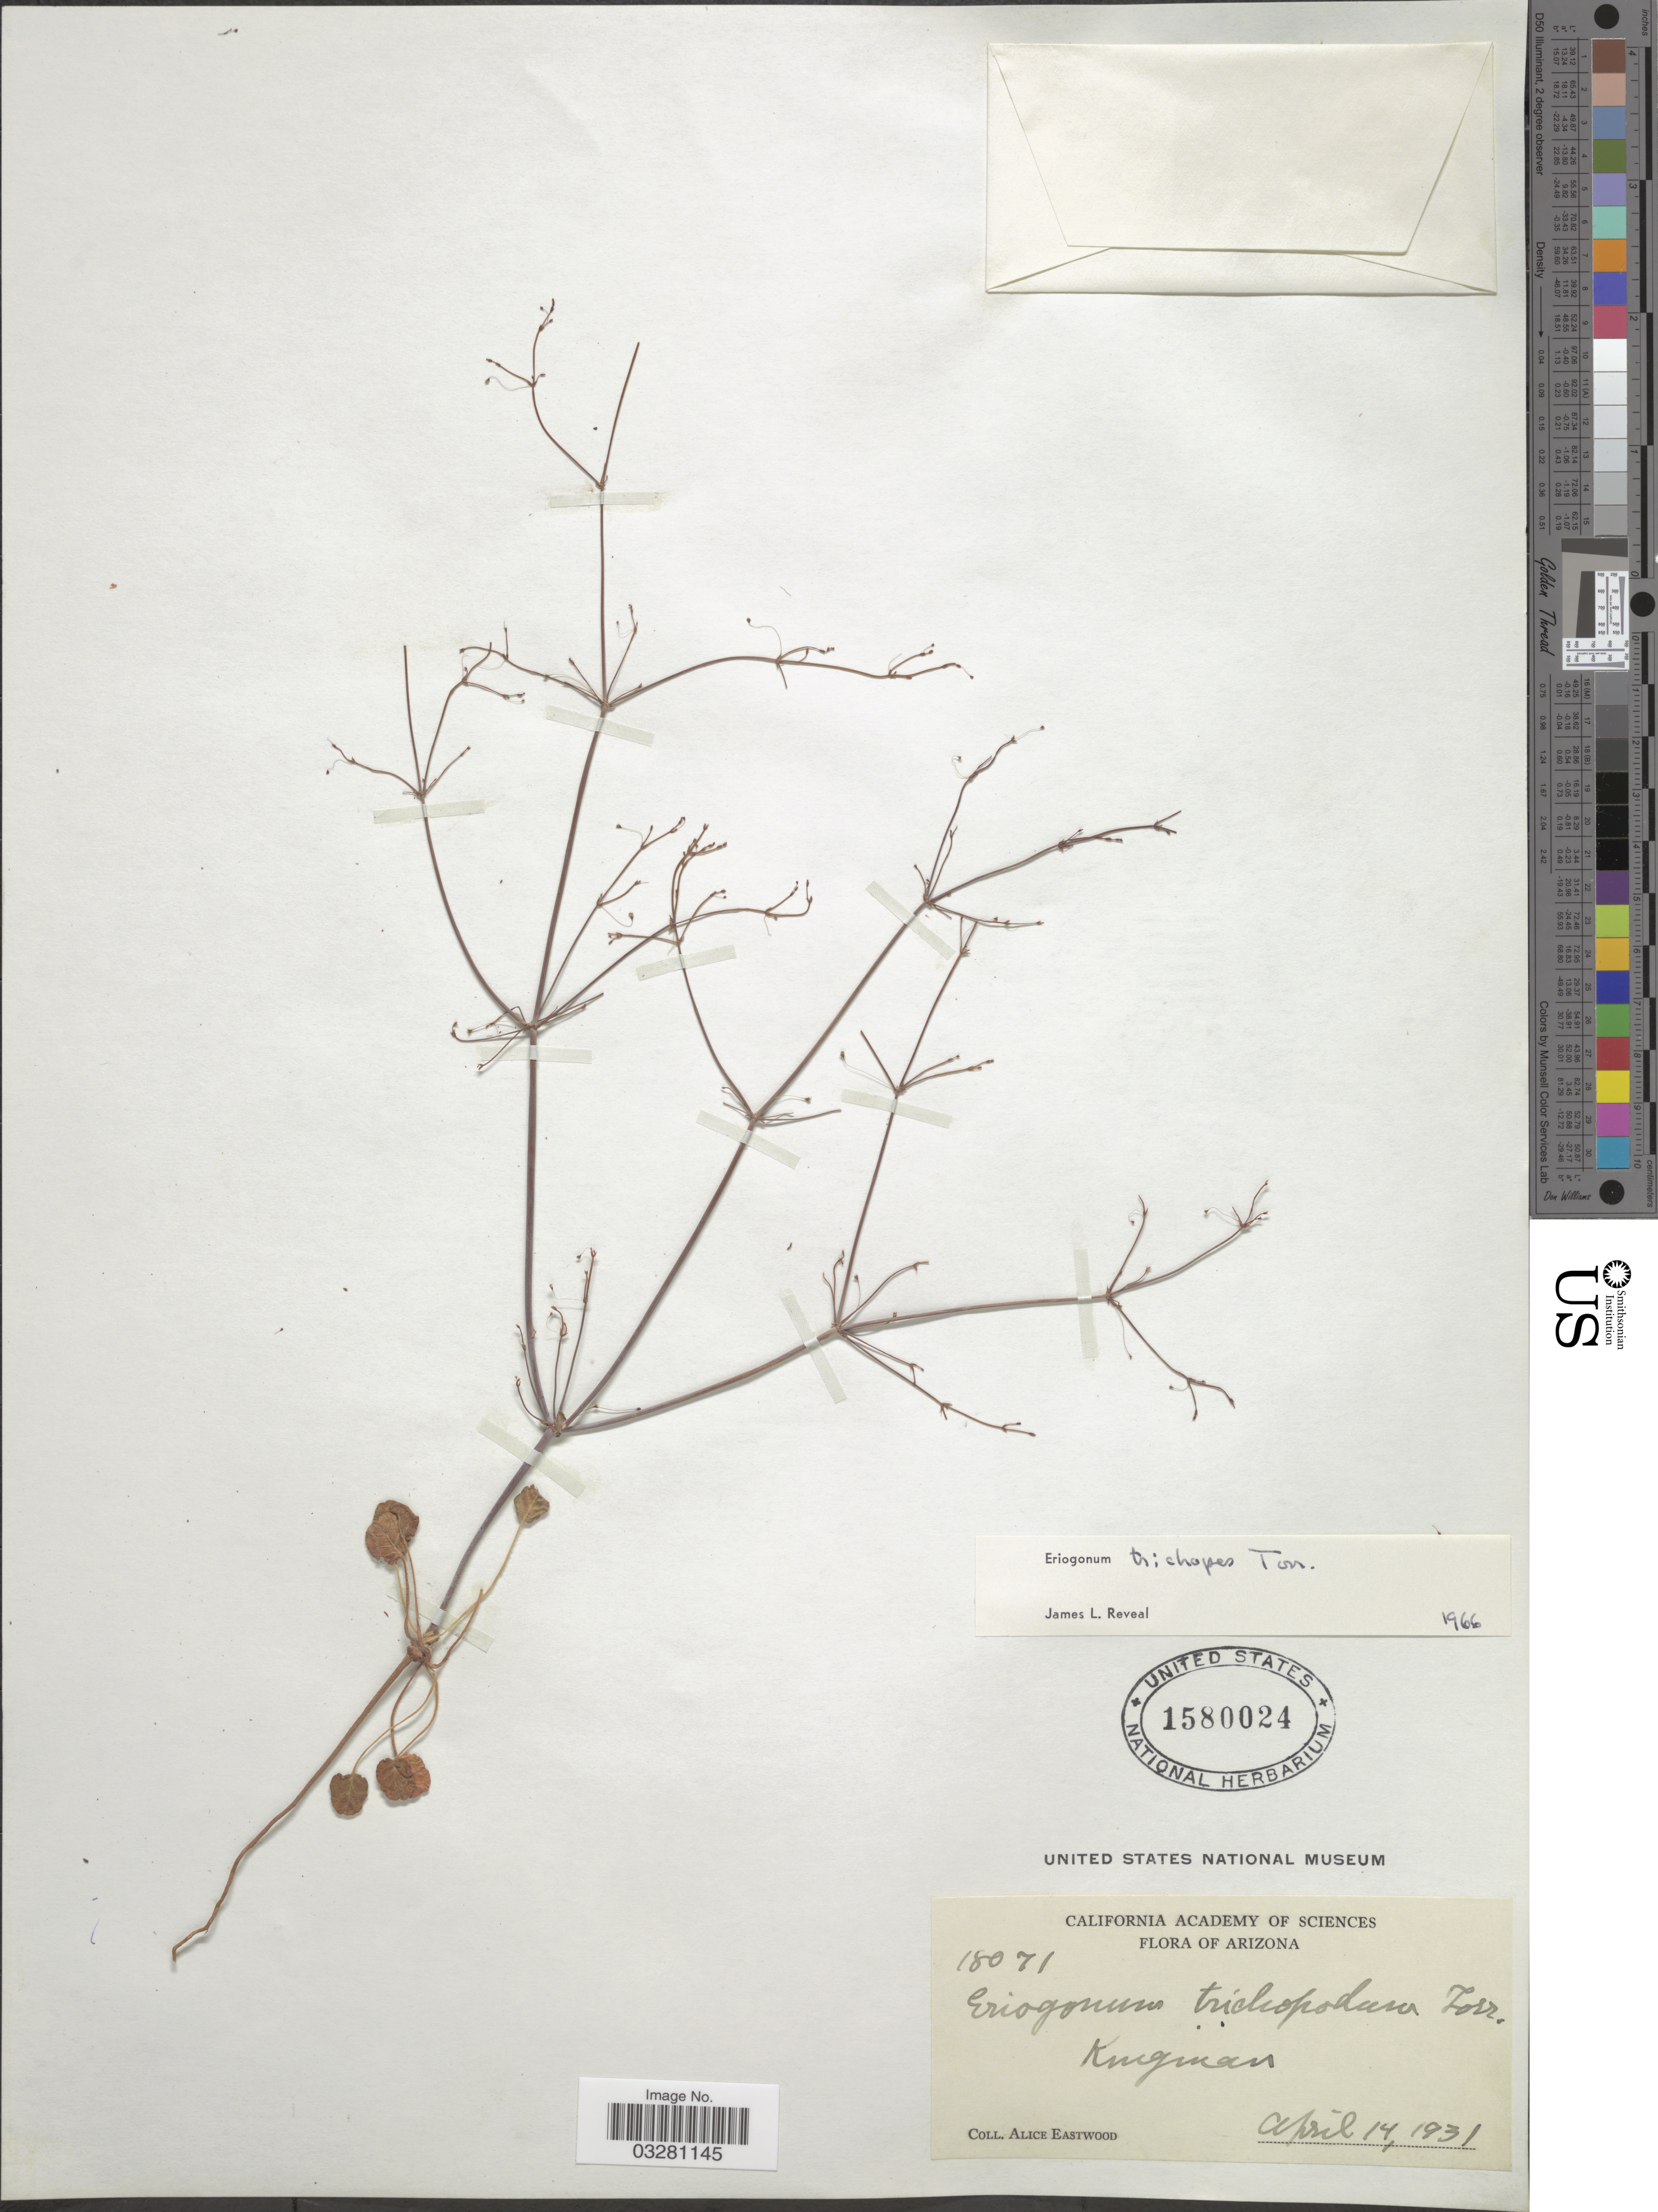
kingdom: Plantae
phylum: Tracheophyta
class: Magnoliopsida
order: Caryophyllales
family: Polygonaceae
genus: Eriogonum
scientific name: Eriogonum trichopes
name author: Torr.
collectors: A. Eastwood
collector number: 18071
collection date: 1931-04-14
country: United States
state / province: Arizona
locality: Kingman.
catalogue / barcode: US 1580024